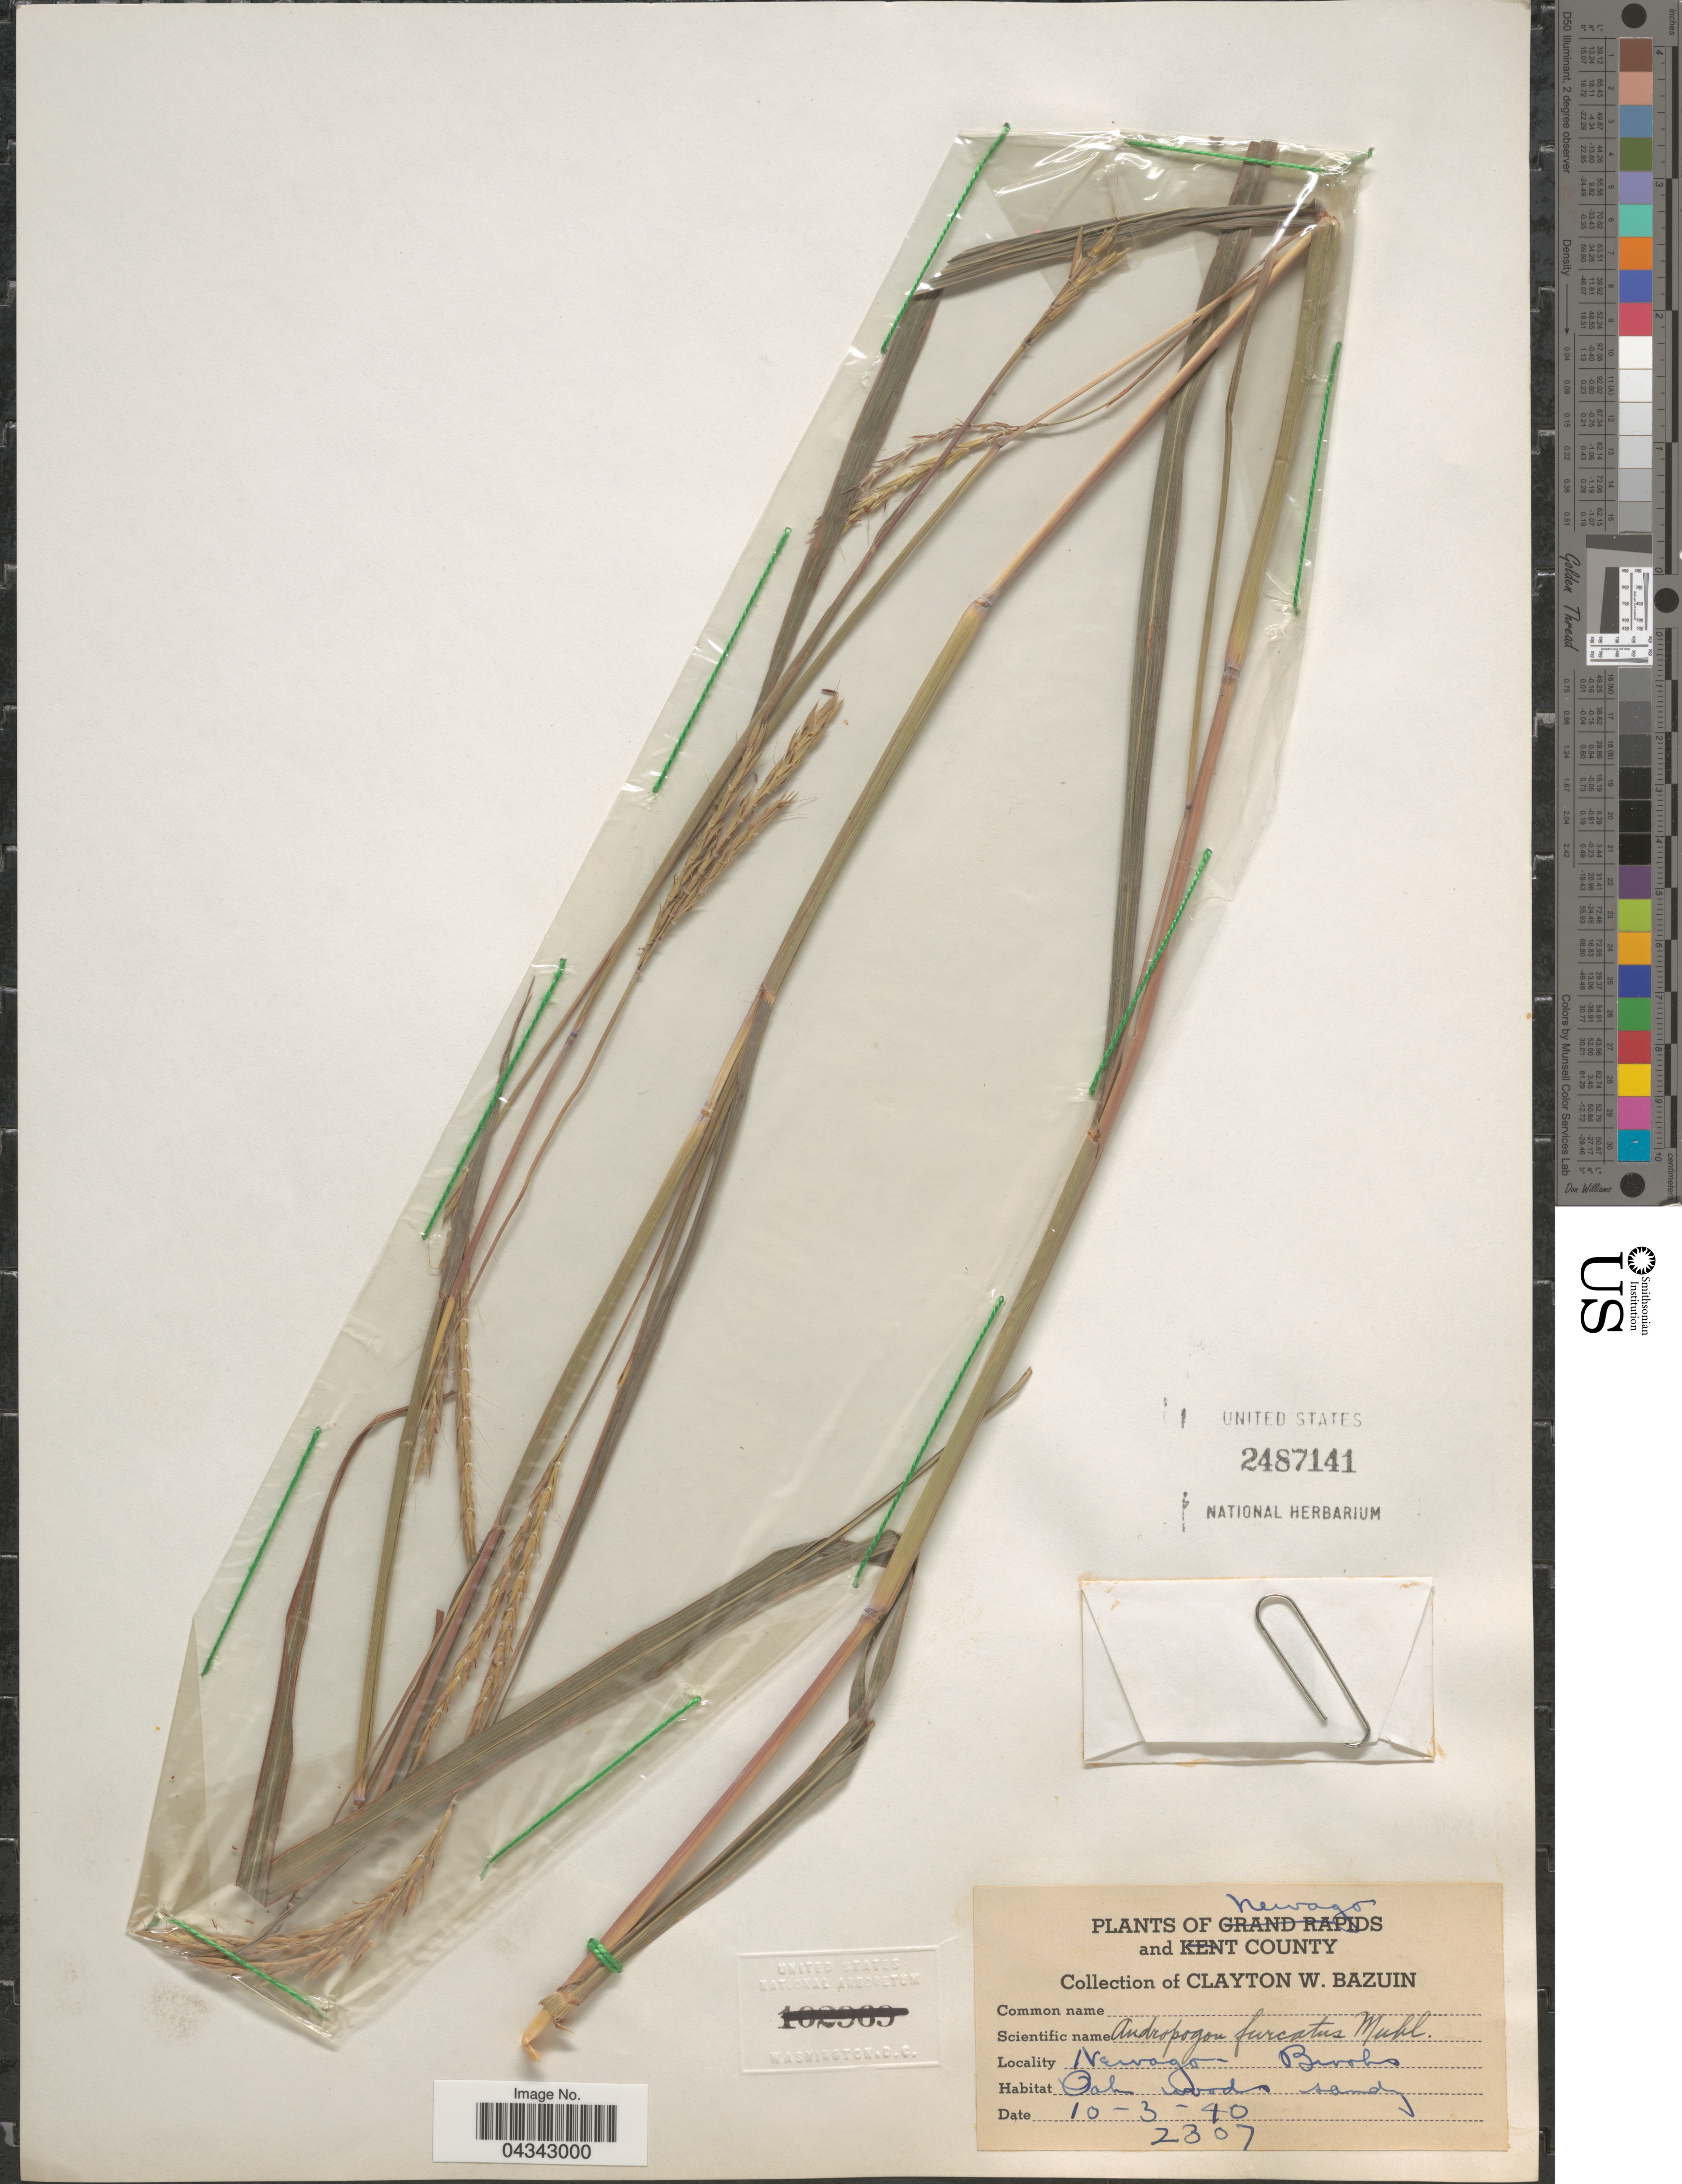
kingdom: Plantae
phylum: Tracheophyta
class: Liliopsida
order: Poales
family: Poaceae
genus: Andropogon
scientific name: Andropogon gerardii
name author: Vitman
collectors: C. Bazuin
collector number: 2307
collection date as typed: Transcribed d/m/y: 3/10/40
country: United States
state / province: Michigan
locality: Newago. Brooks.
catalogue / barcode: US 2487141